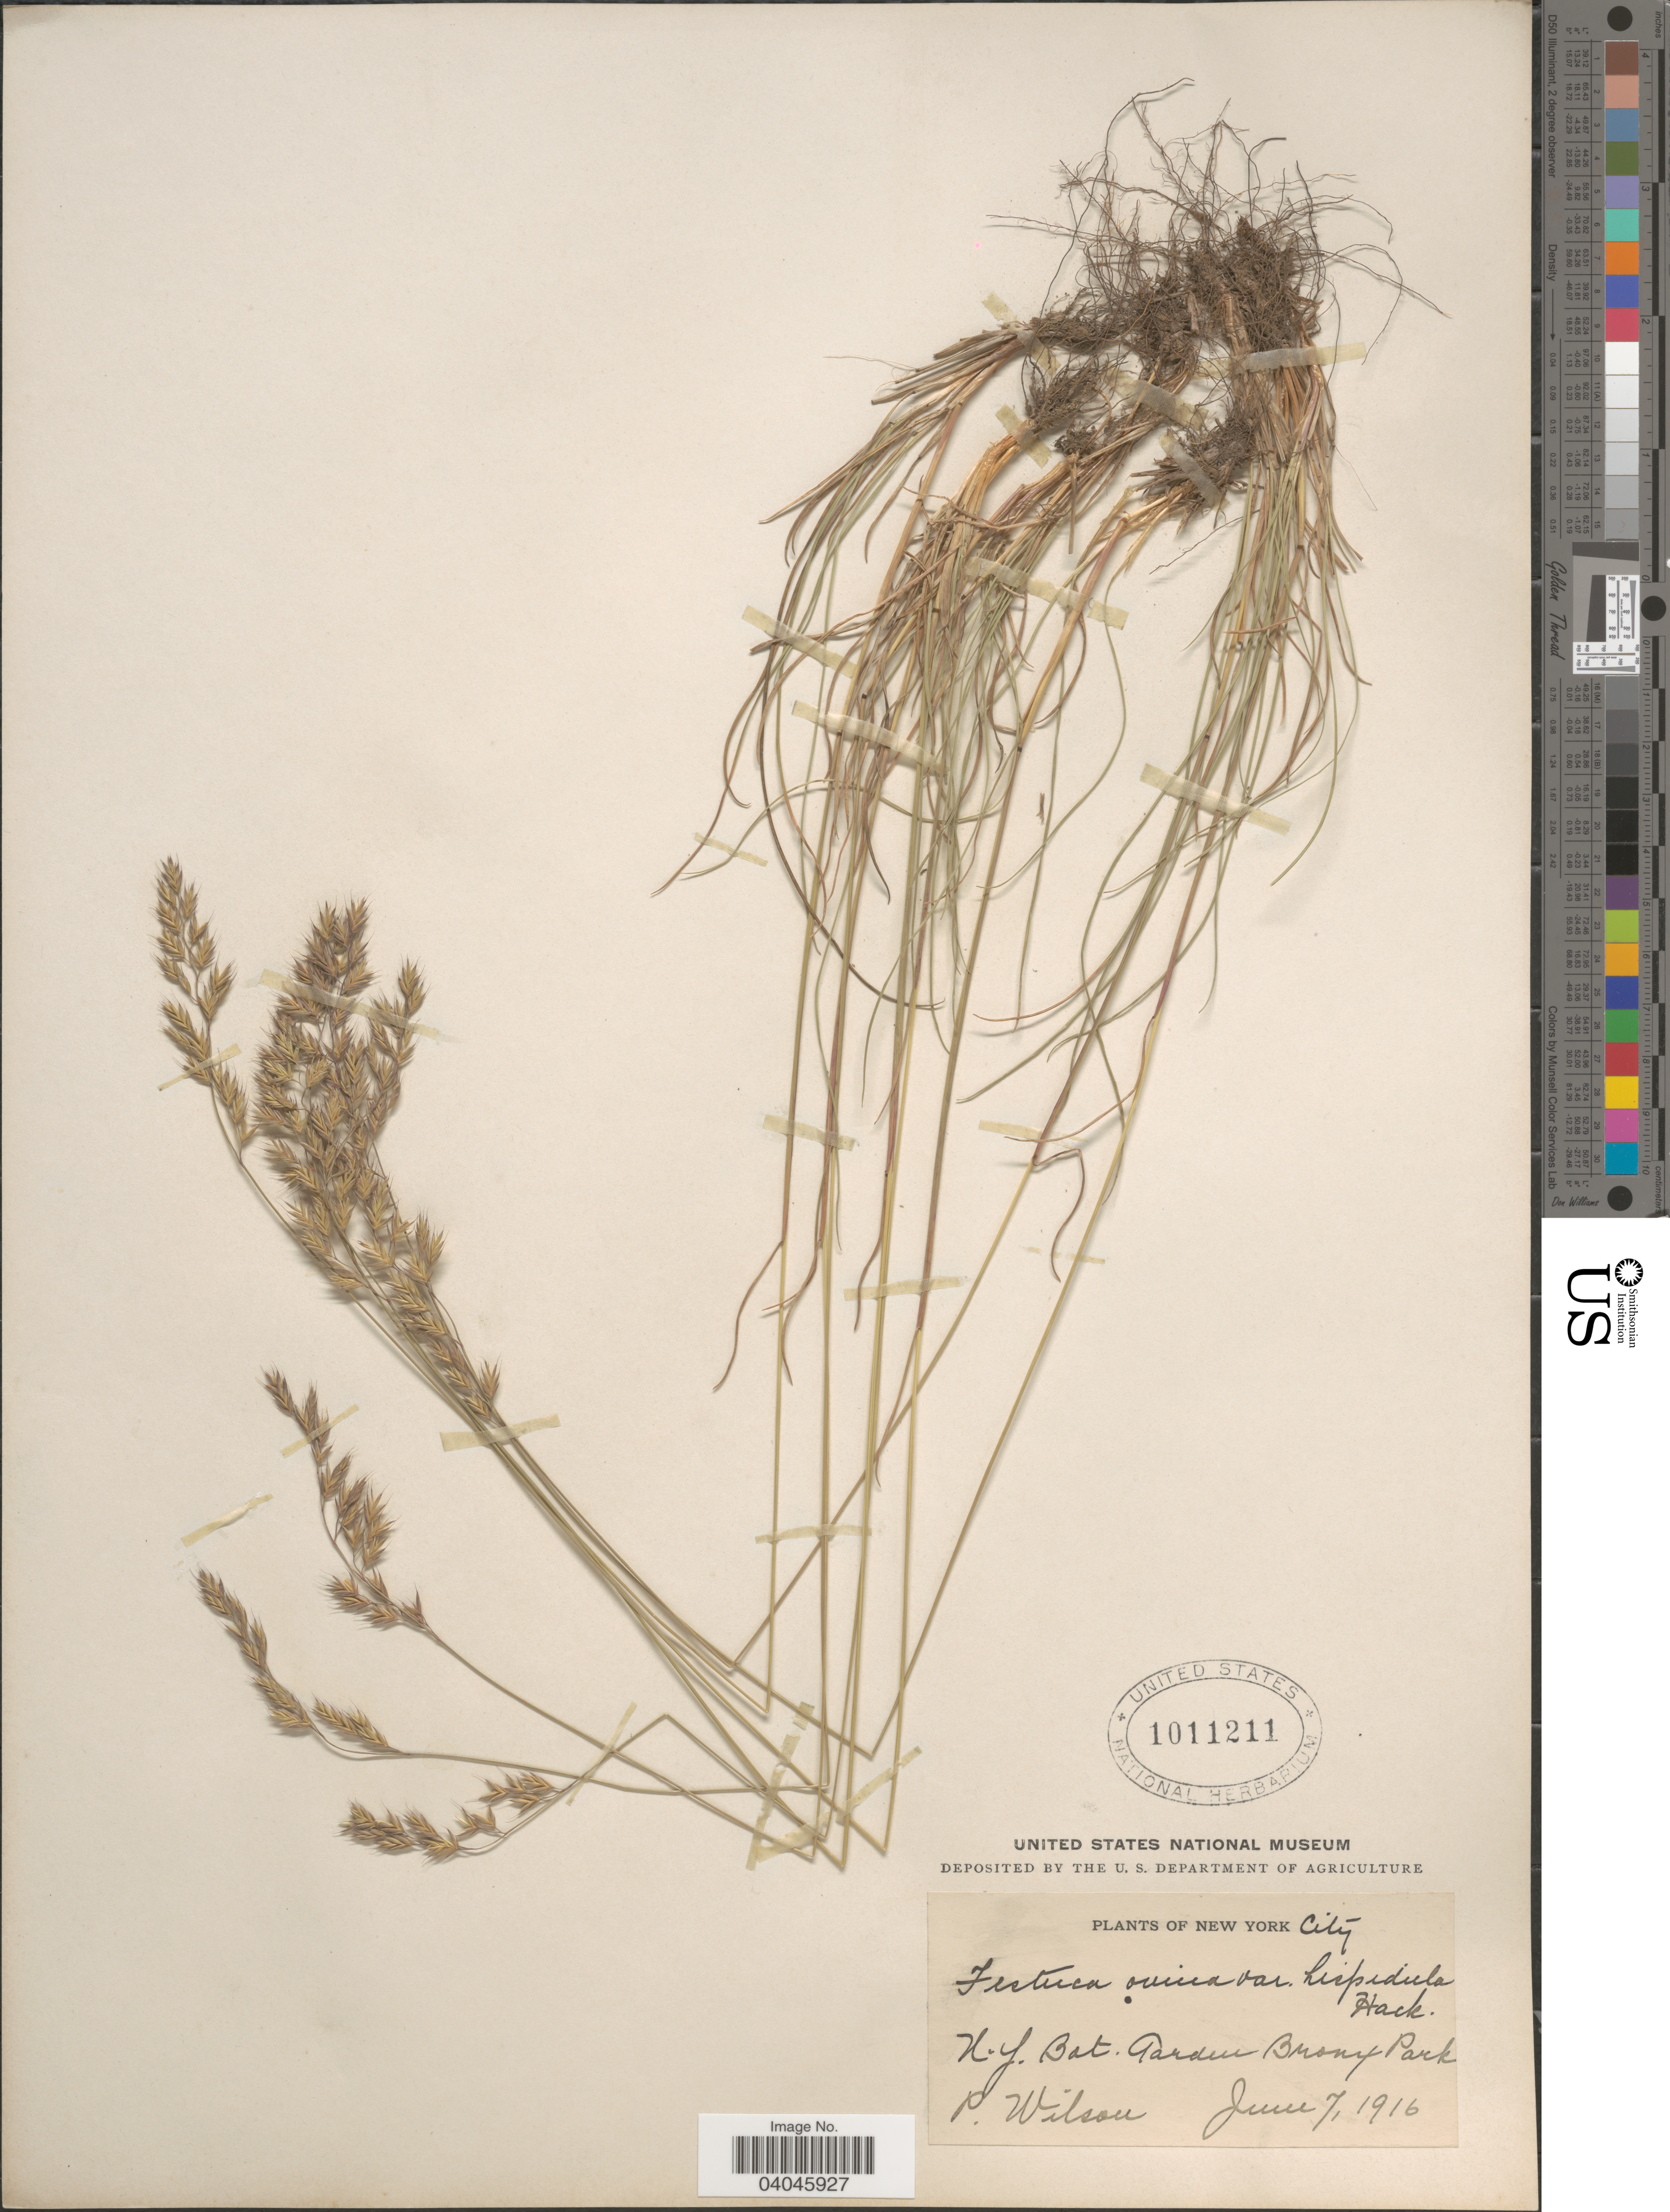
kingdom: Plantae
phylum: Tracheophyta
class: Liliopsida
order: Poales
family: Poaceae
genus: Festuca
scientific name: Festuca rubra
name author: L.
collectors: P. Wilson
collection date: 1916-06-07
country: United States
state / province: New York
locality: New York City. N. Y. Bot. Garden Bronx Park.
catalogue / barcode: US 1011211